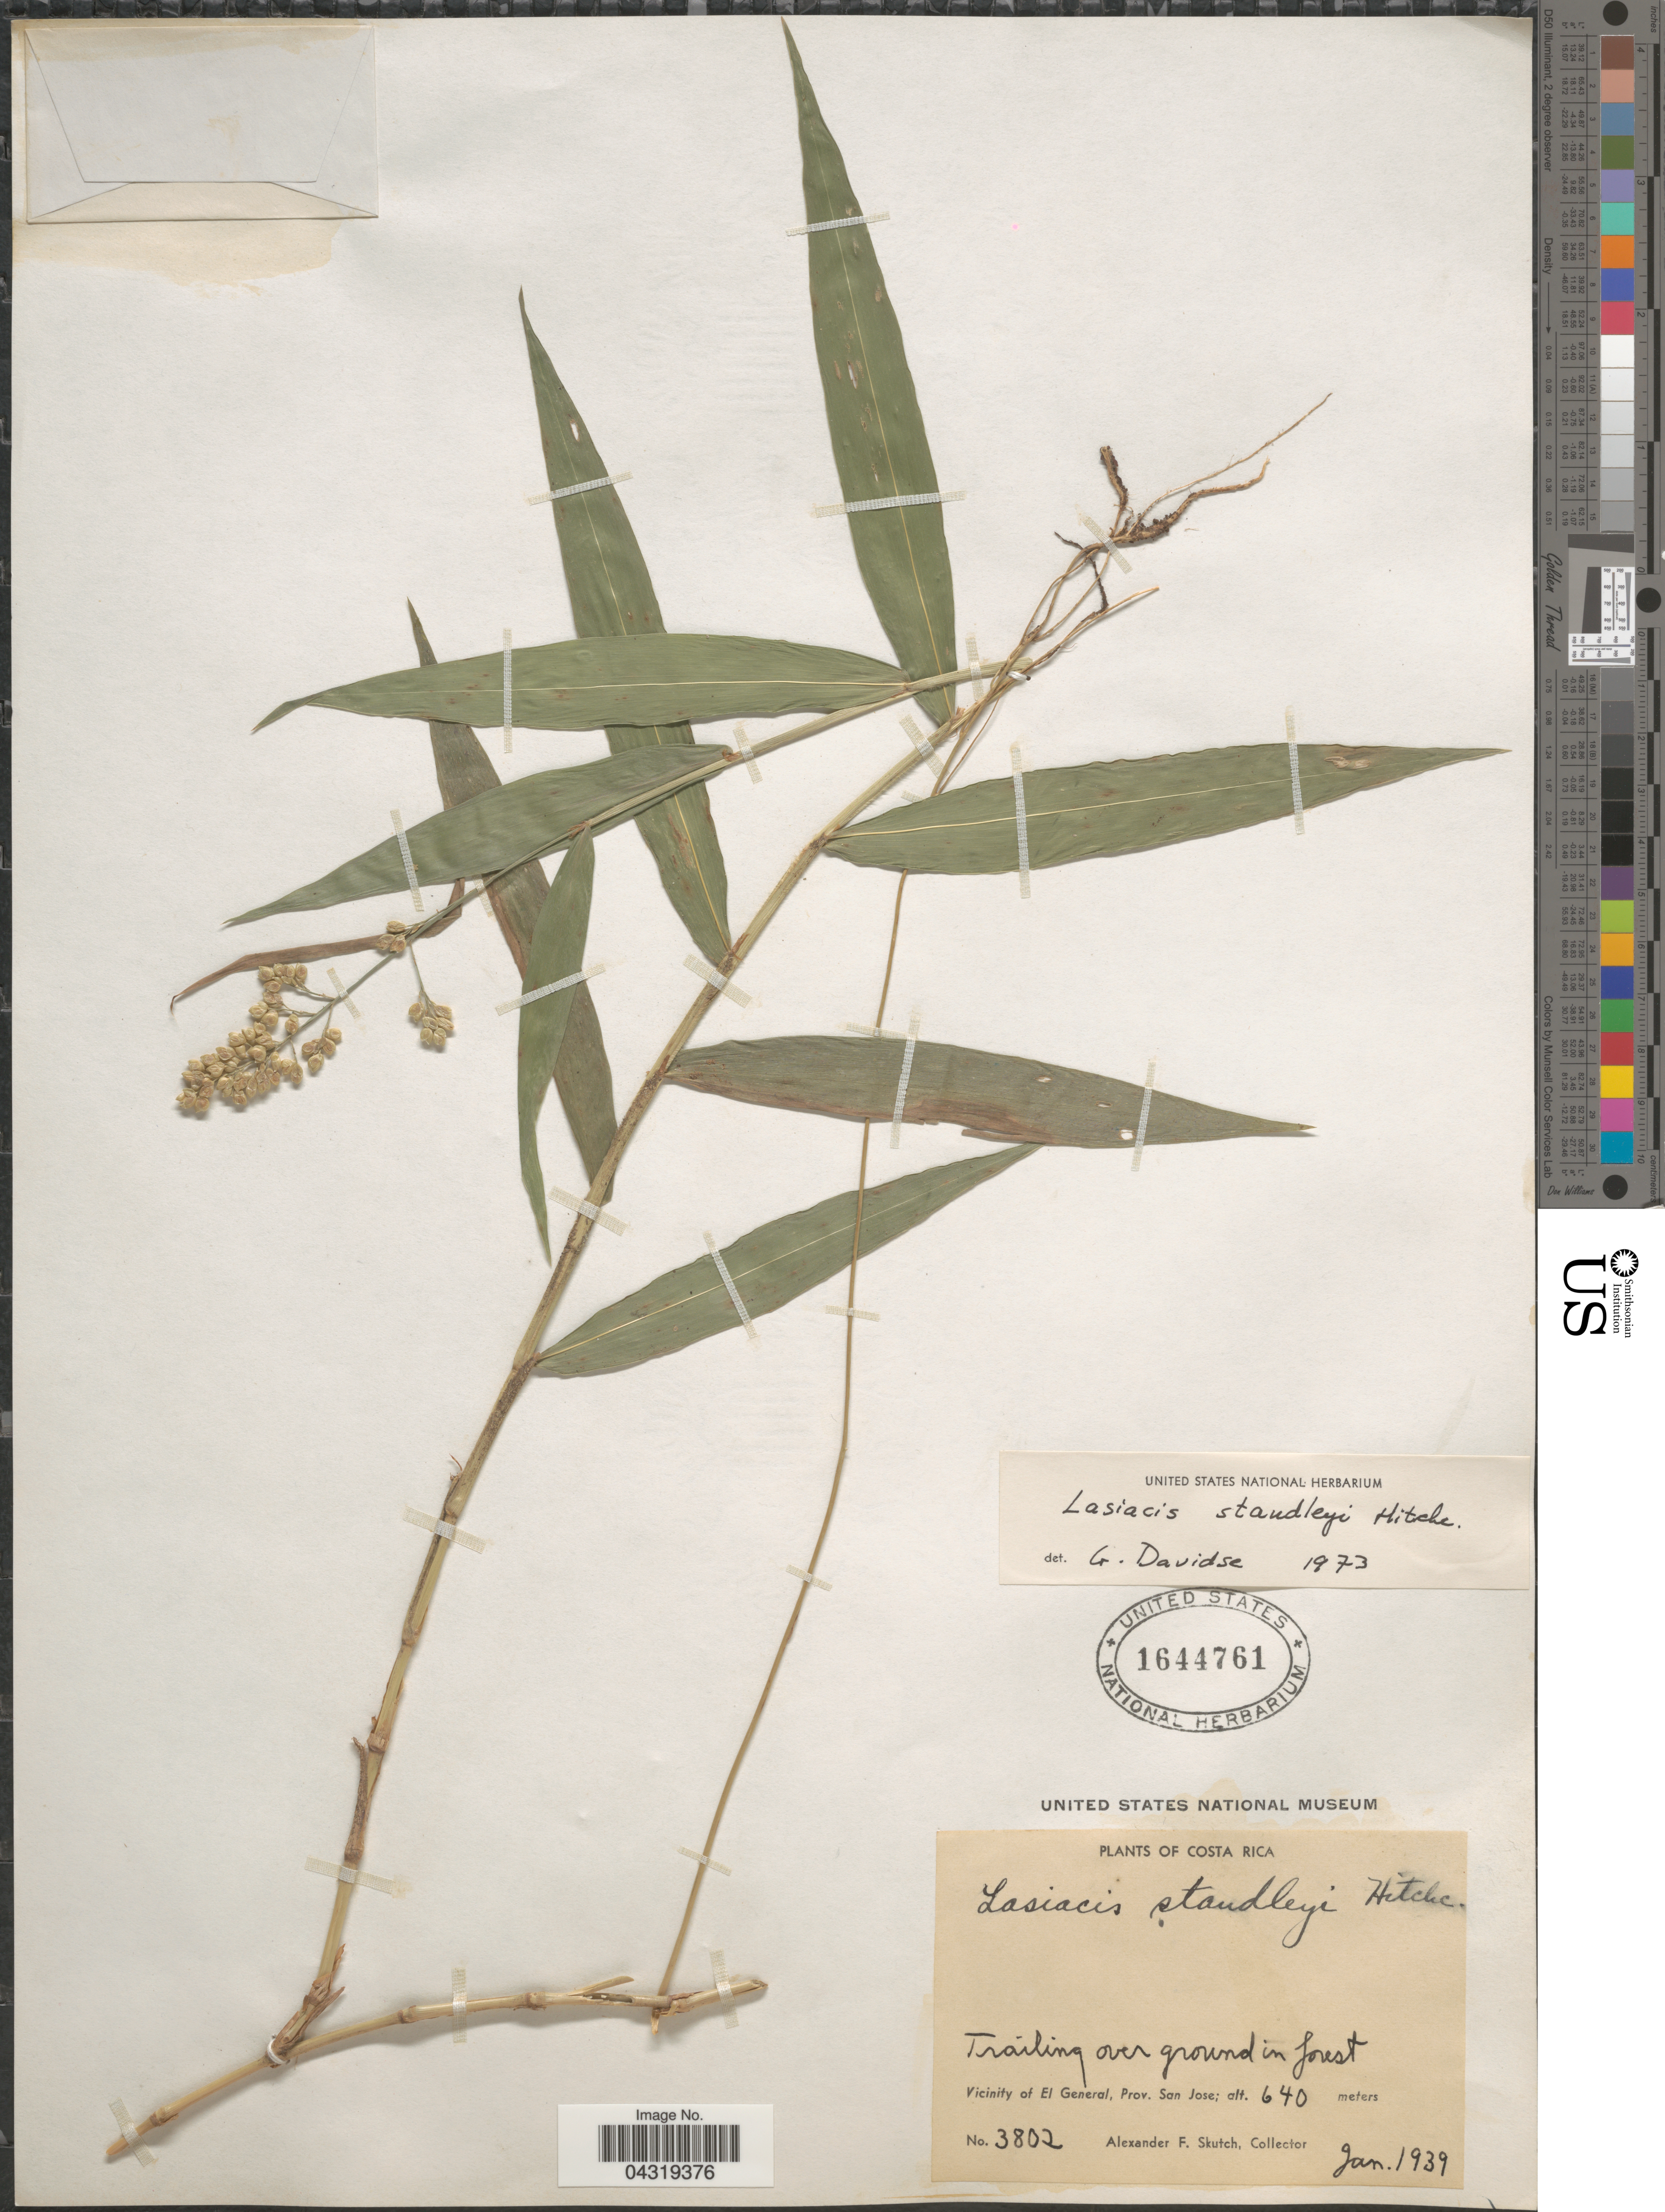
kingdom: Plantae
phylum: Tracheophyta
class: Liliopsida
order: Poales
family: Poaceae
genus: Lasiacis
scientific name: Lasiacis standleyi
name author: Hitchc.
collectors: A. F. Skutch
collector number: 3802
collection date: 1939-01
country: Costa Rica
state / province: San José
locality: Trailing over ground in forest. Vicinity of El General, Prov. San Jose.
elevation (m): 640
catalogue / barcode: US 1644761